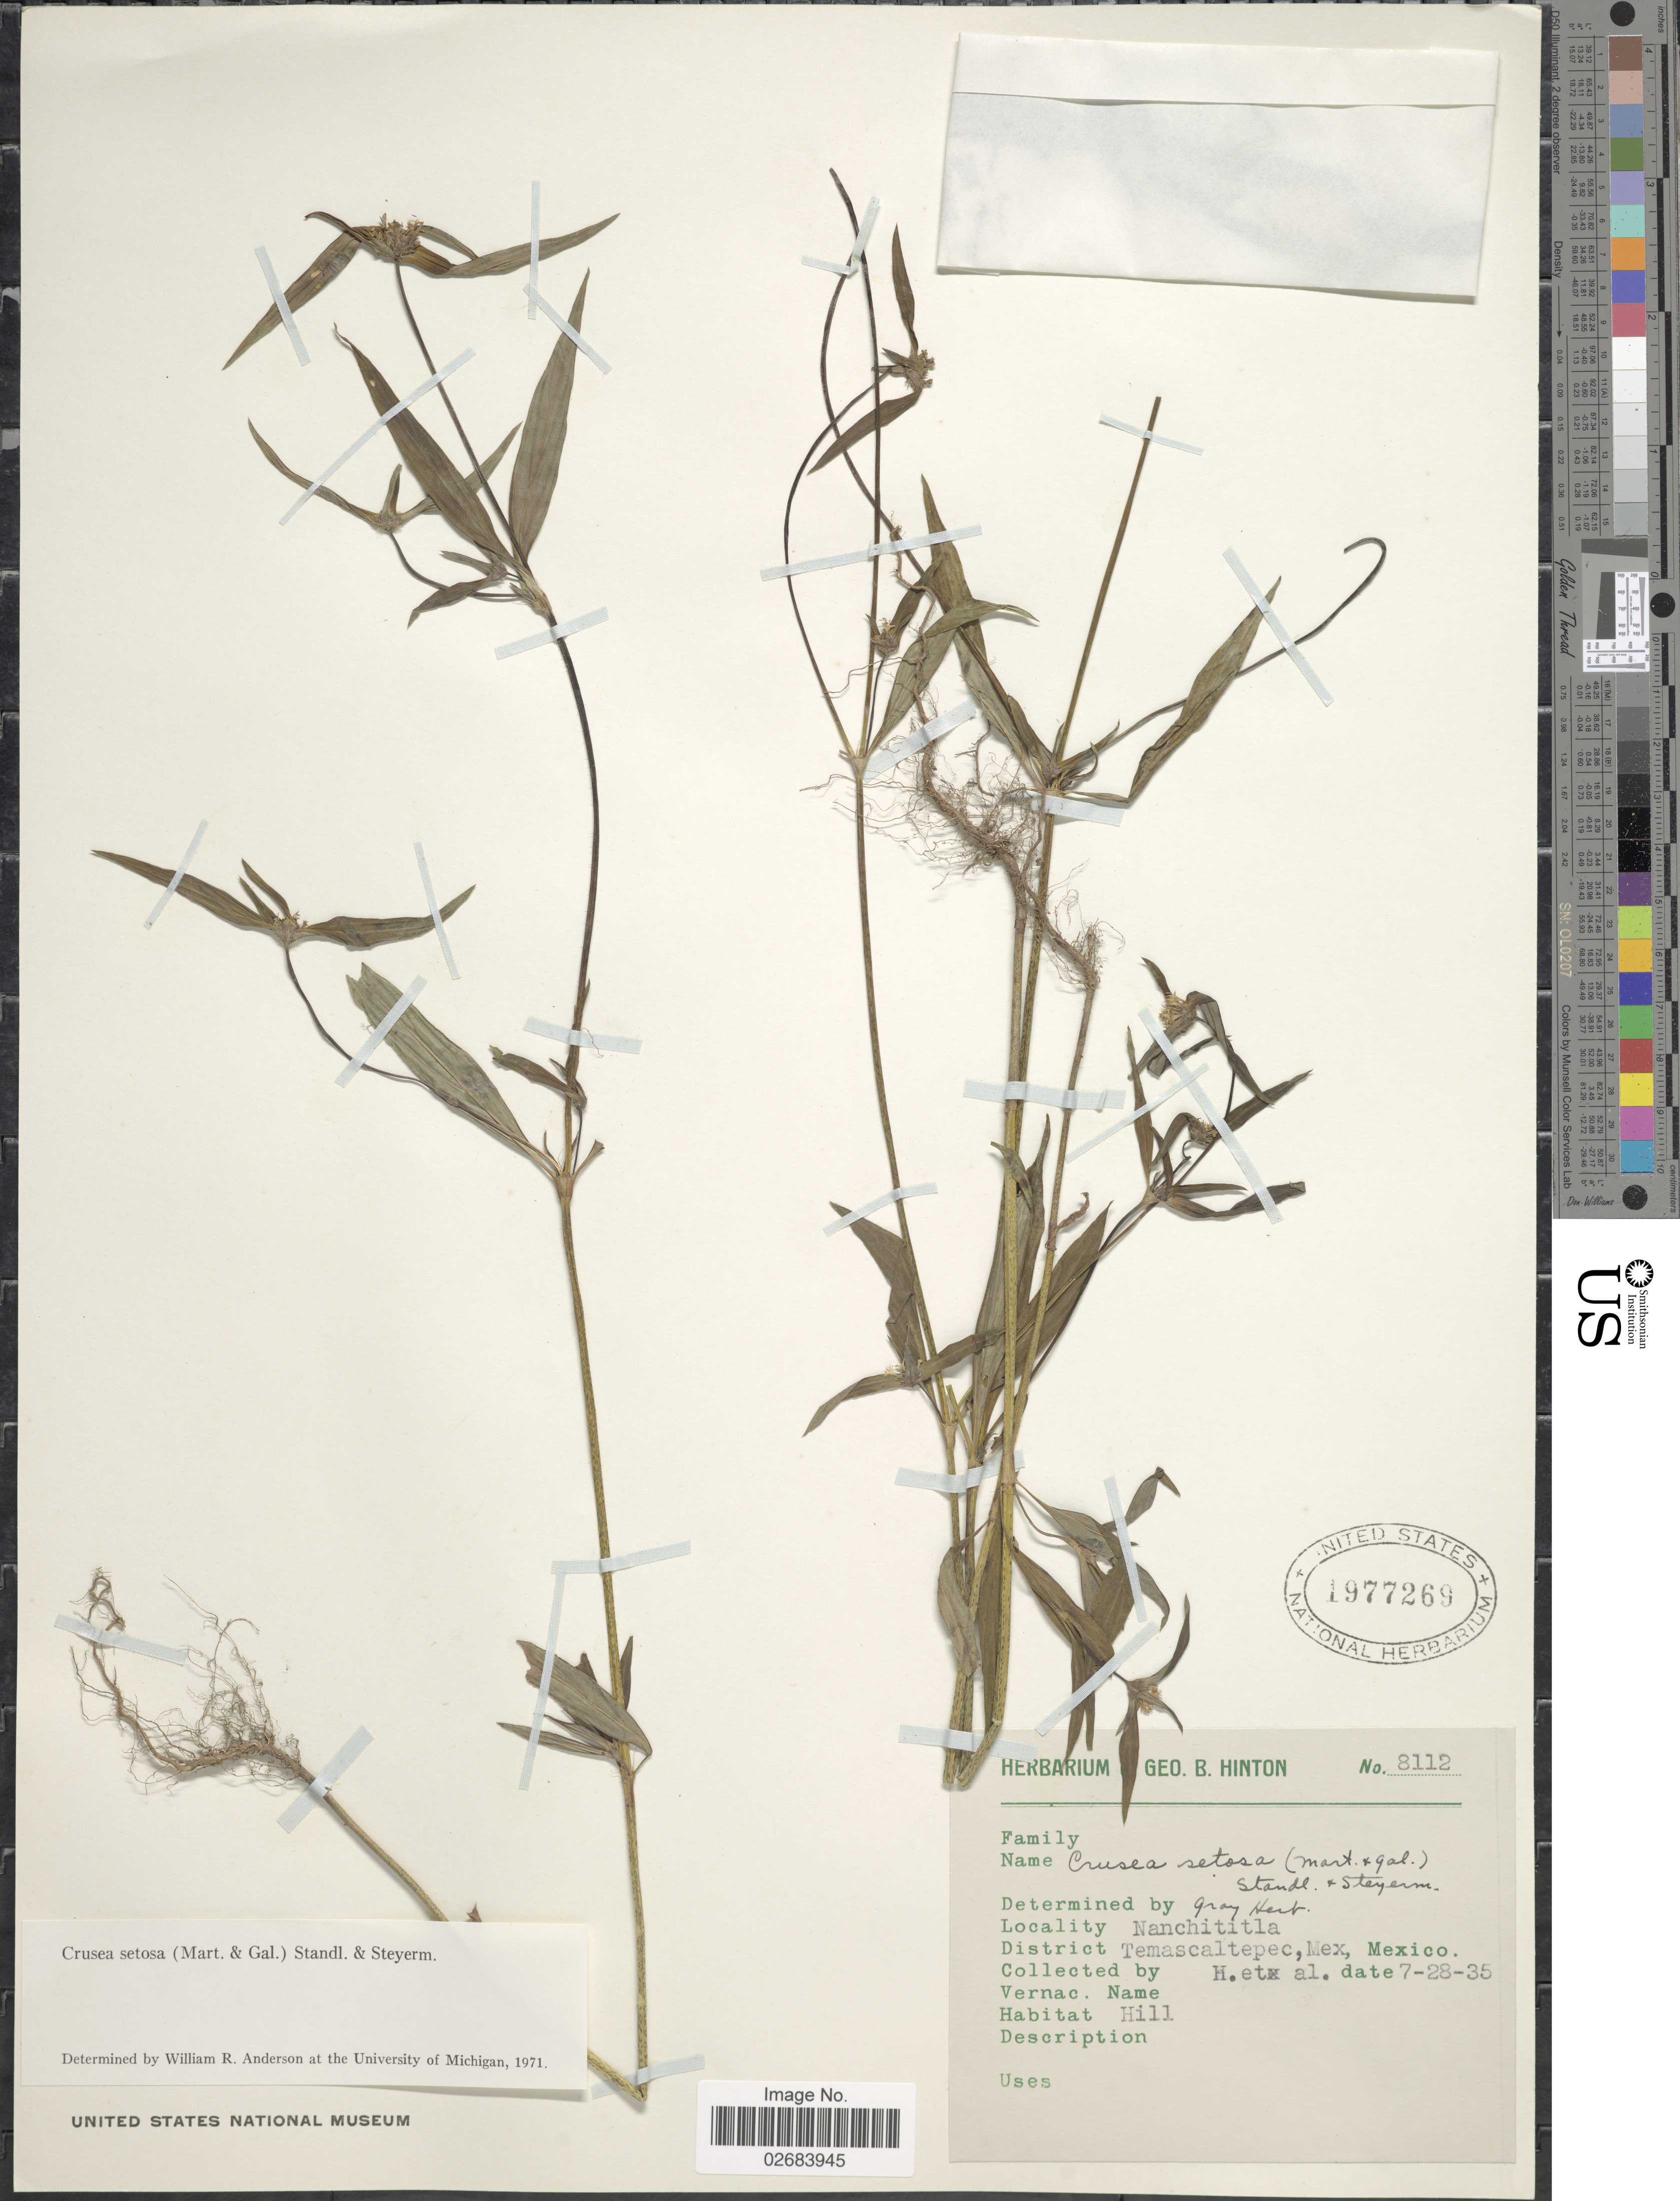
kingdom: Plantae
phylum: Tracheophyta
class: Magnoliopsida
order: Gentianales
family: Rubiaceae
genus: Crusea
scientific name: Crusea setosa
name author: (M. Martens & Galeotti) Standl. & Steyerm.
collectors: G. B. Hinton & et al.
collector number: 8112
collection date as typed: Transcribed d/m/y: 28/7/35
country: Mexico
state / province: México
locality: Nanchititla, District Temascaltepec, hill.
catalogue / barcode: US 1977269